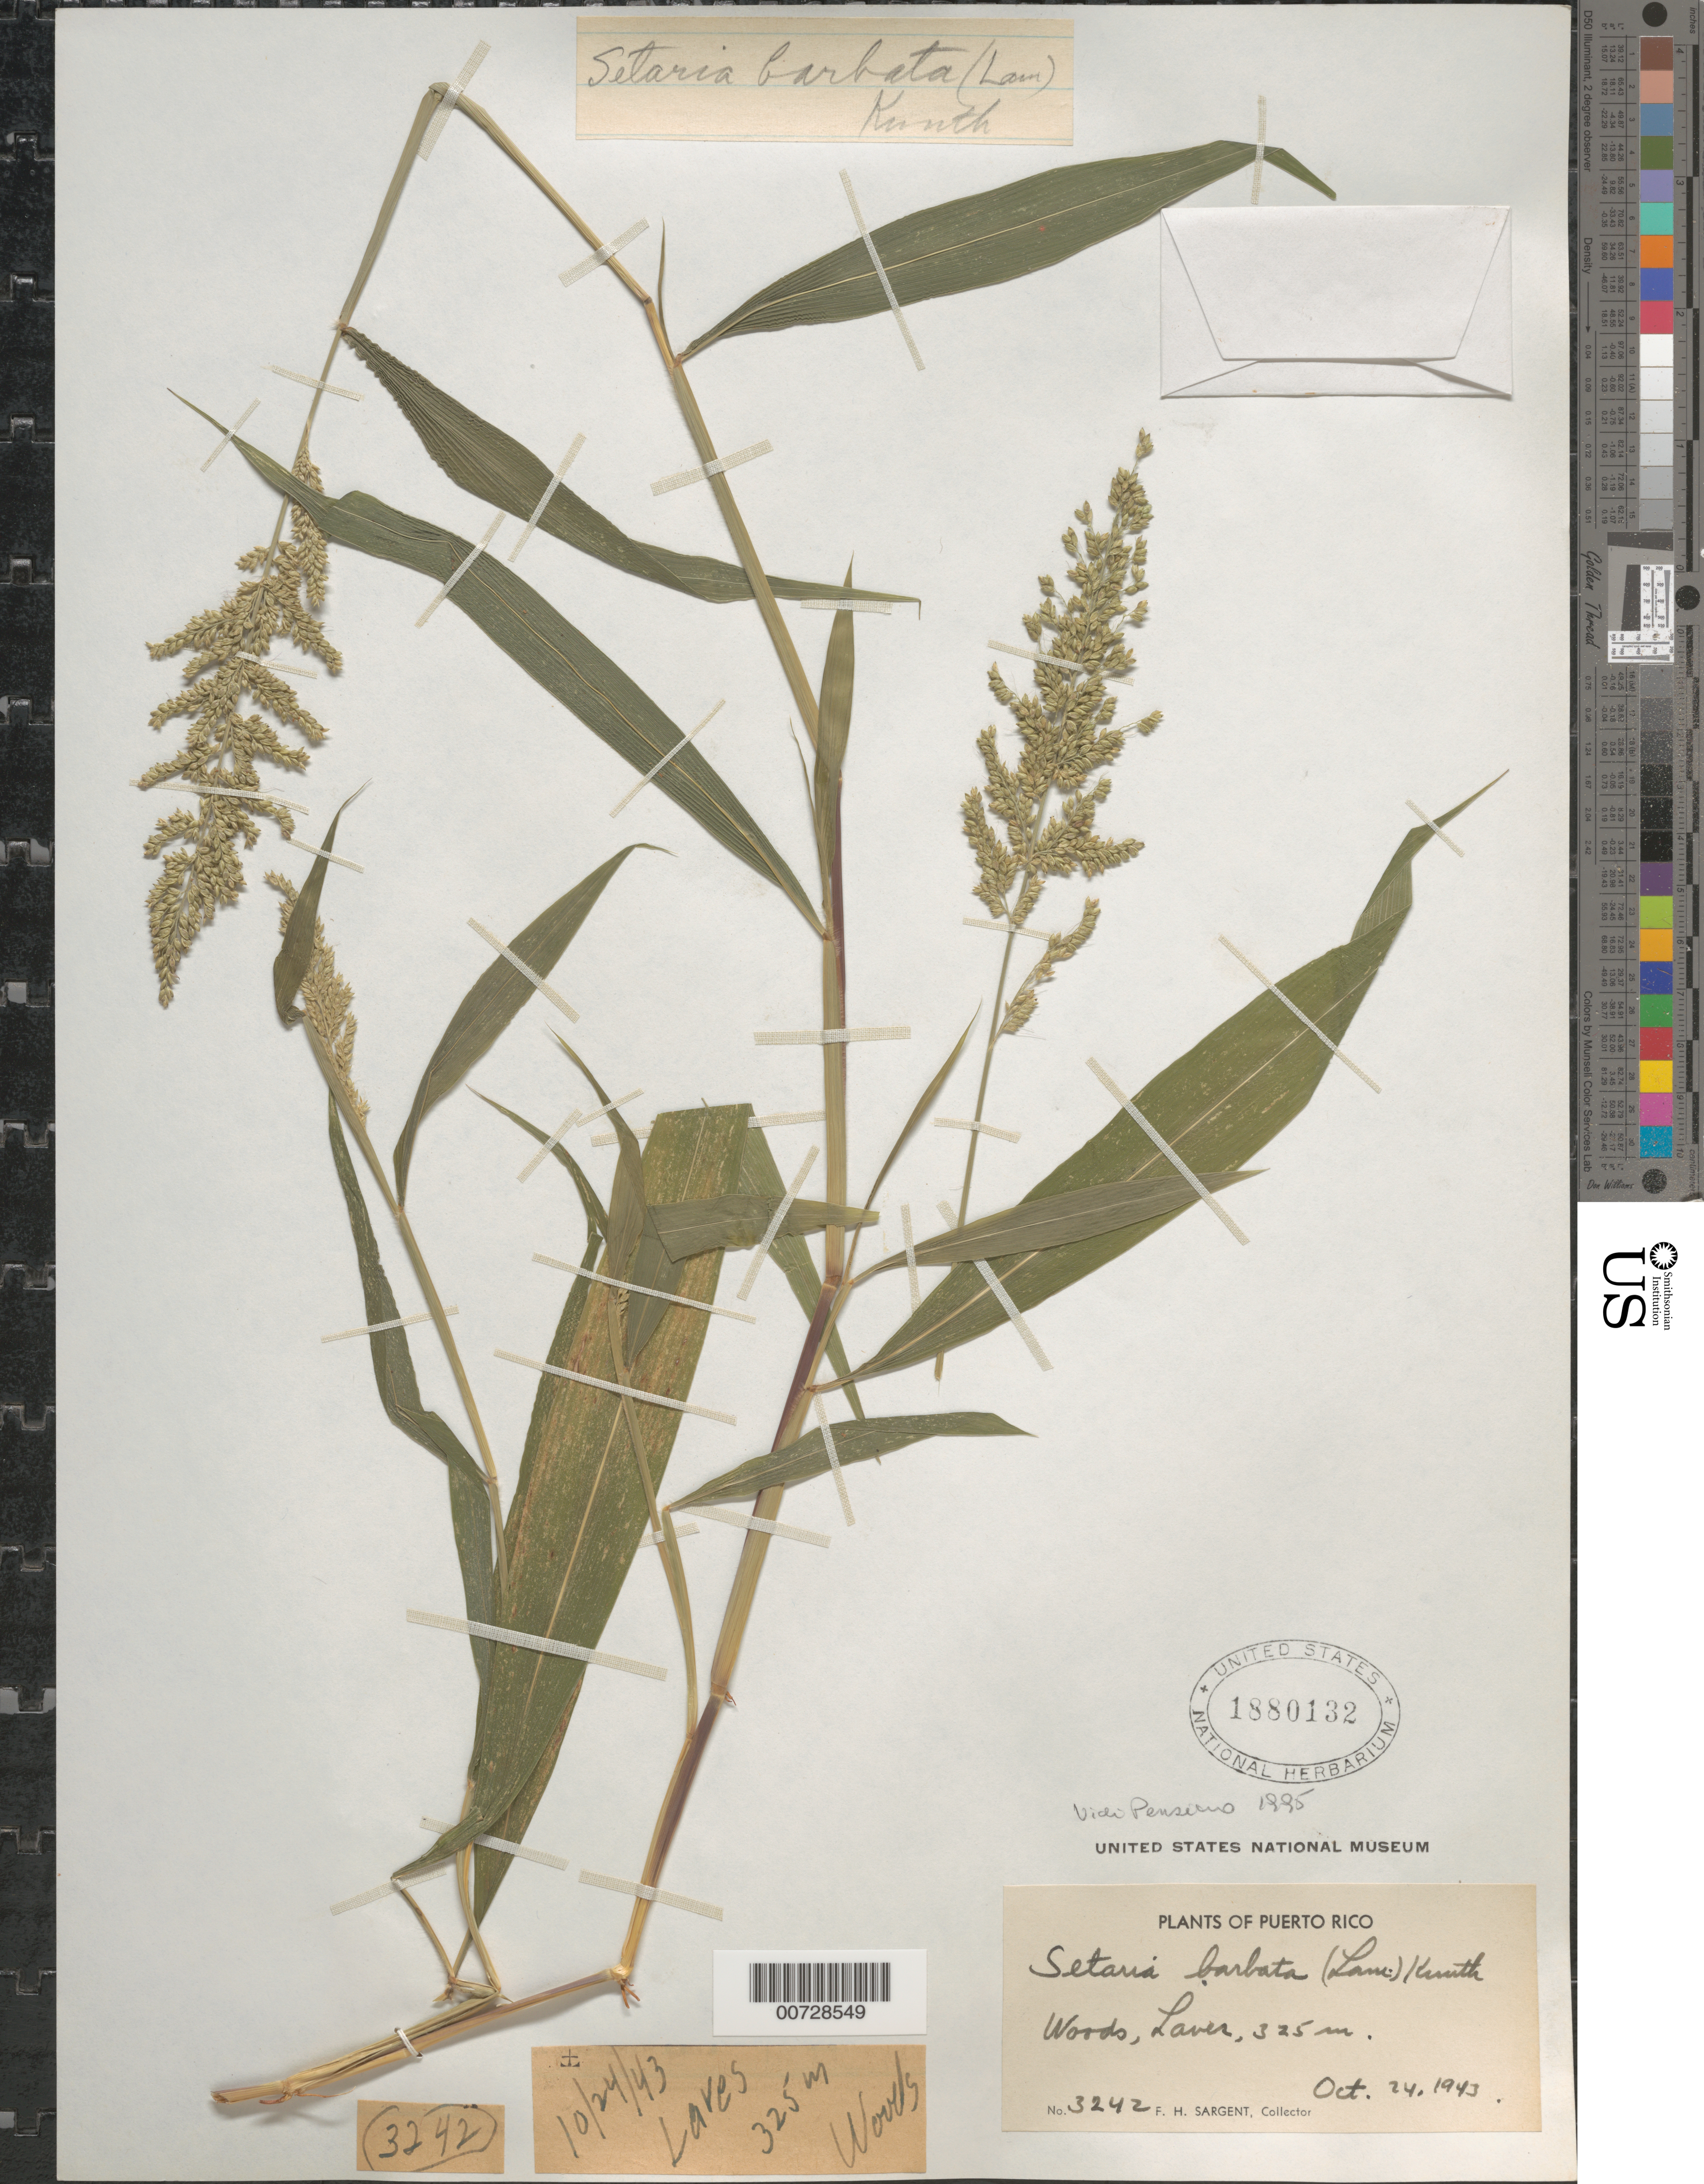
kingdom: Plantae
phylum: Tracheophyta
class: Liliopsida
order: Poales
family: Poaceae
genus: Setaria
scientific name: Setaria barbata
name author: (Lam.) Kunth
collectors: F. H. Sargent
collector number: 3242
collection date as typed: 24 Oct 1943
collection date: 1943-10-24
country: Puerto Rico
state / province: Lares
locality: Lares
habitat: Woods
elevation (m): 325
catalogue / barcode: US 1880132